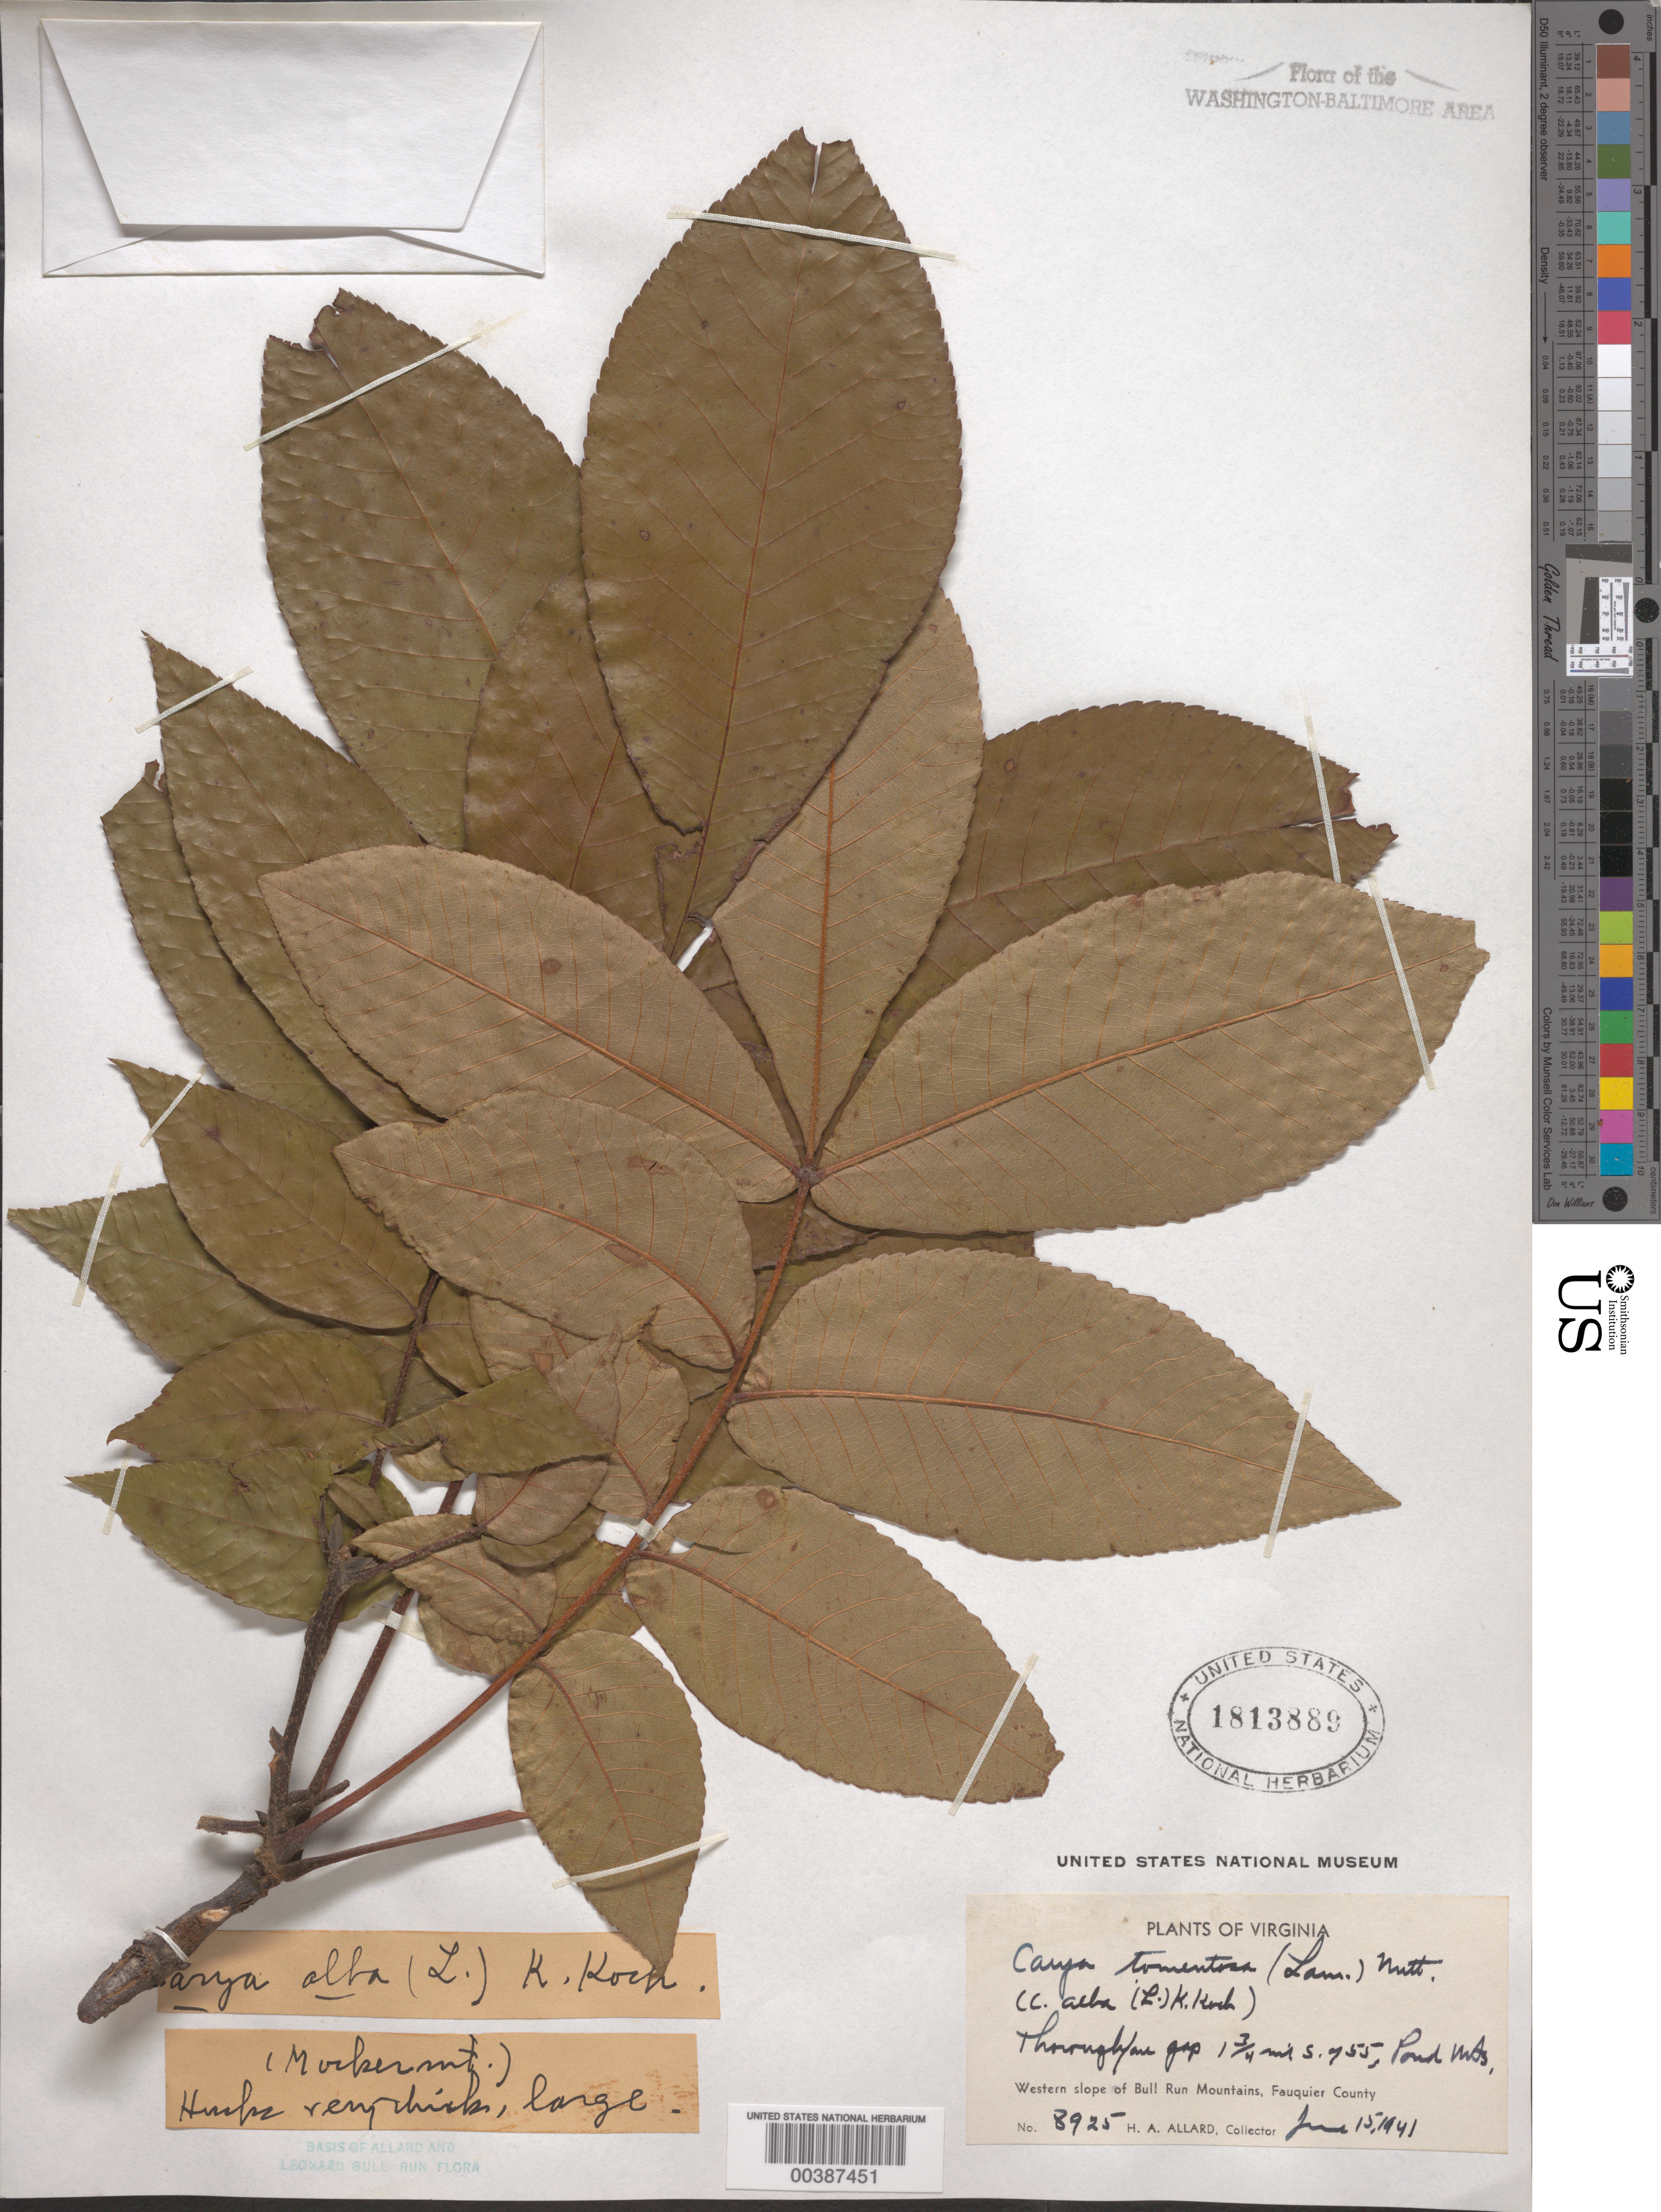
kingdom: Plantae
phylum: Tracheophyta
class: Magnoliopsida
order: Fagales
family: Juglandaceae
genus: Carya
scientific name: Carya tomentosa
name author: (Lam.) Nutt.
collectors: H. A. Allard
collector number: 8925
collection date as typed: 15 Jun 1941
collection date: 1941-06-15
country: United States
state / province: Virginia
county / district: Fauquier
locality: Thorofare Gap, south of Route 55, Pond Mountains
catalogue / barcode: US 1813889